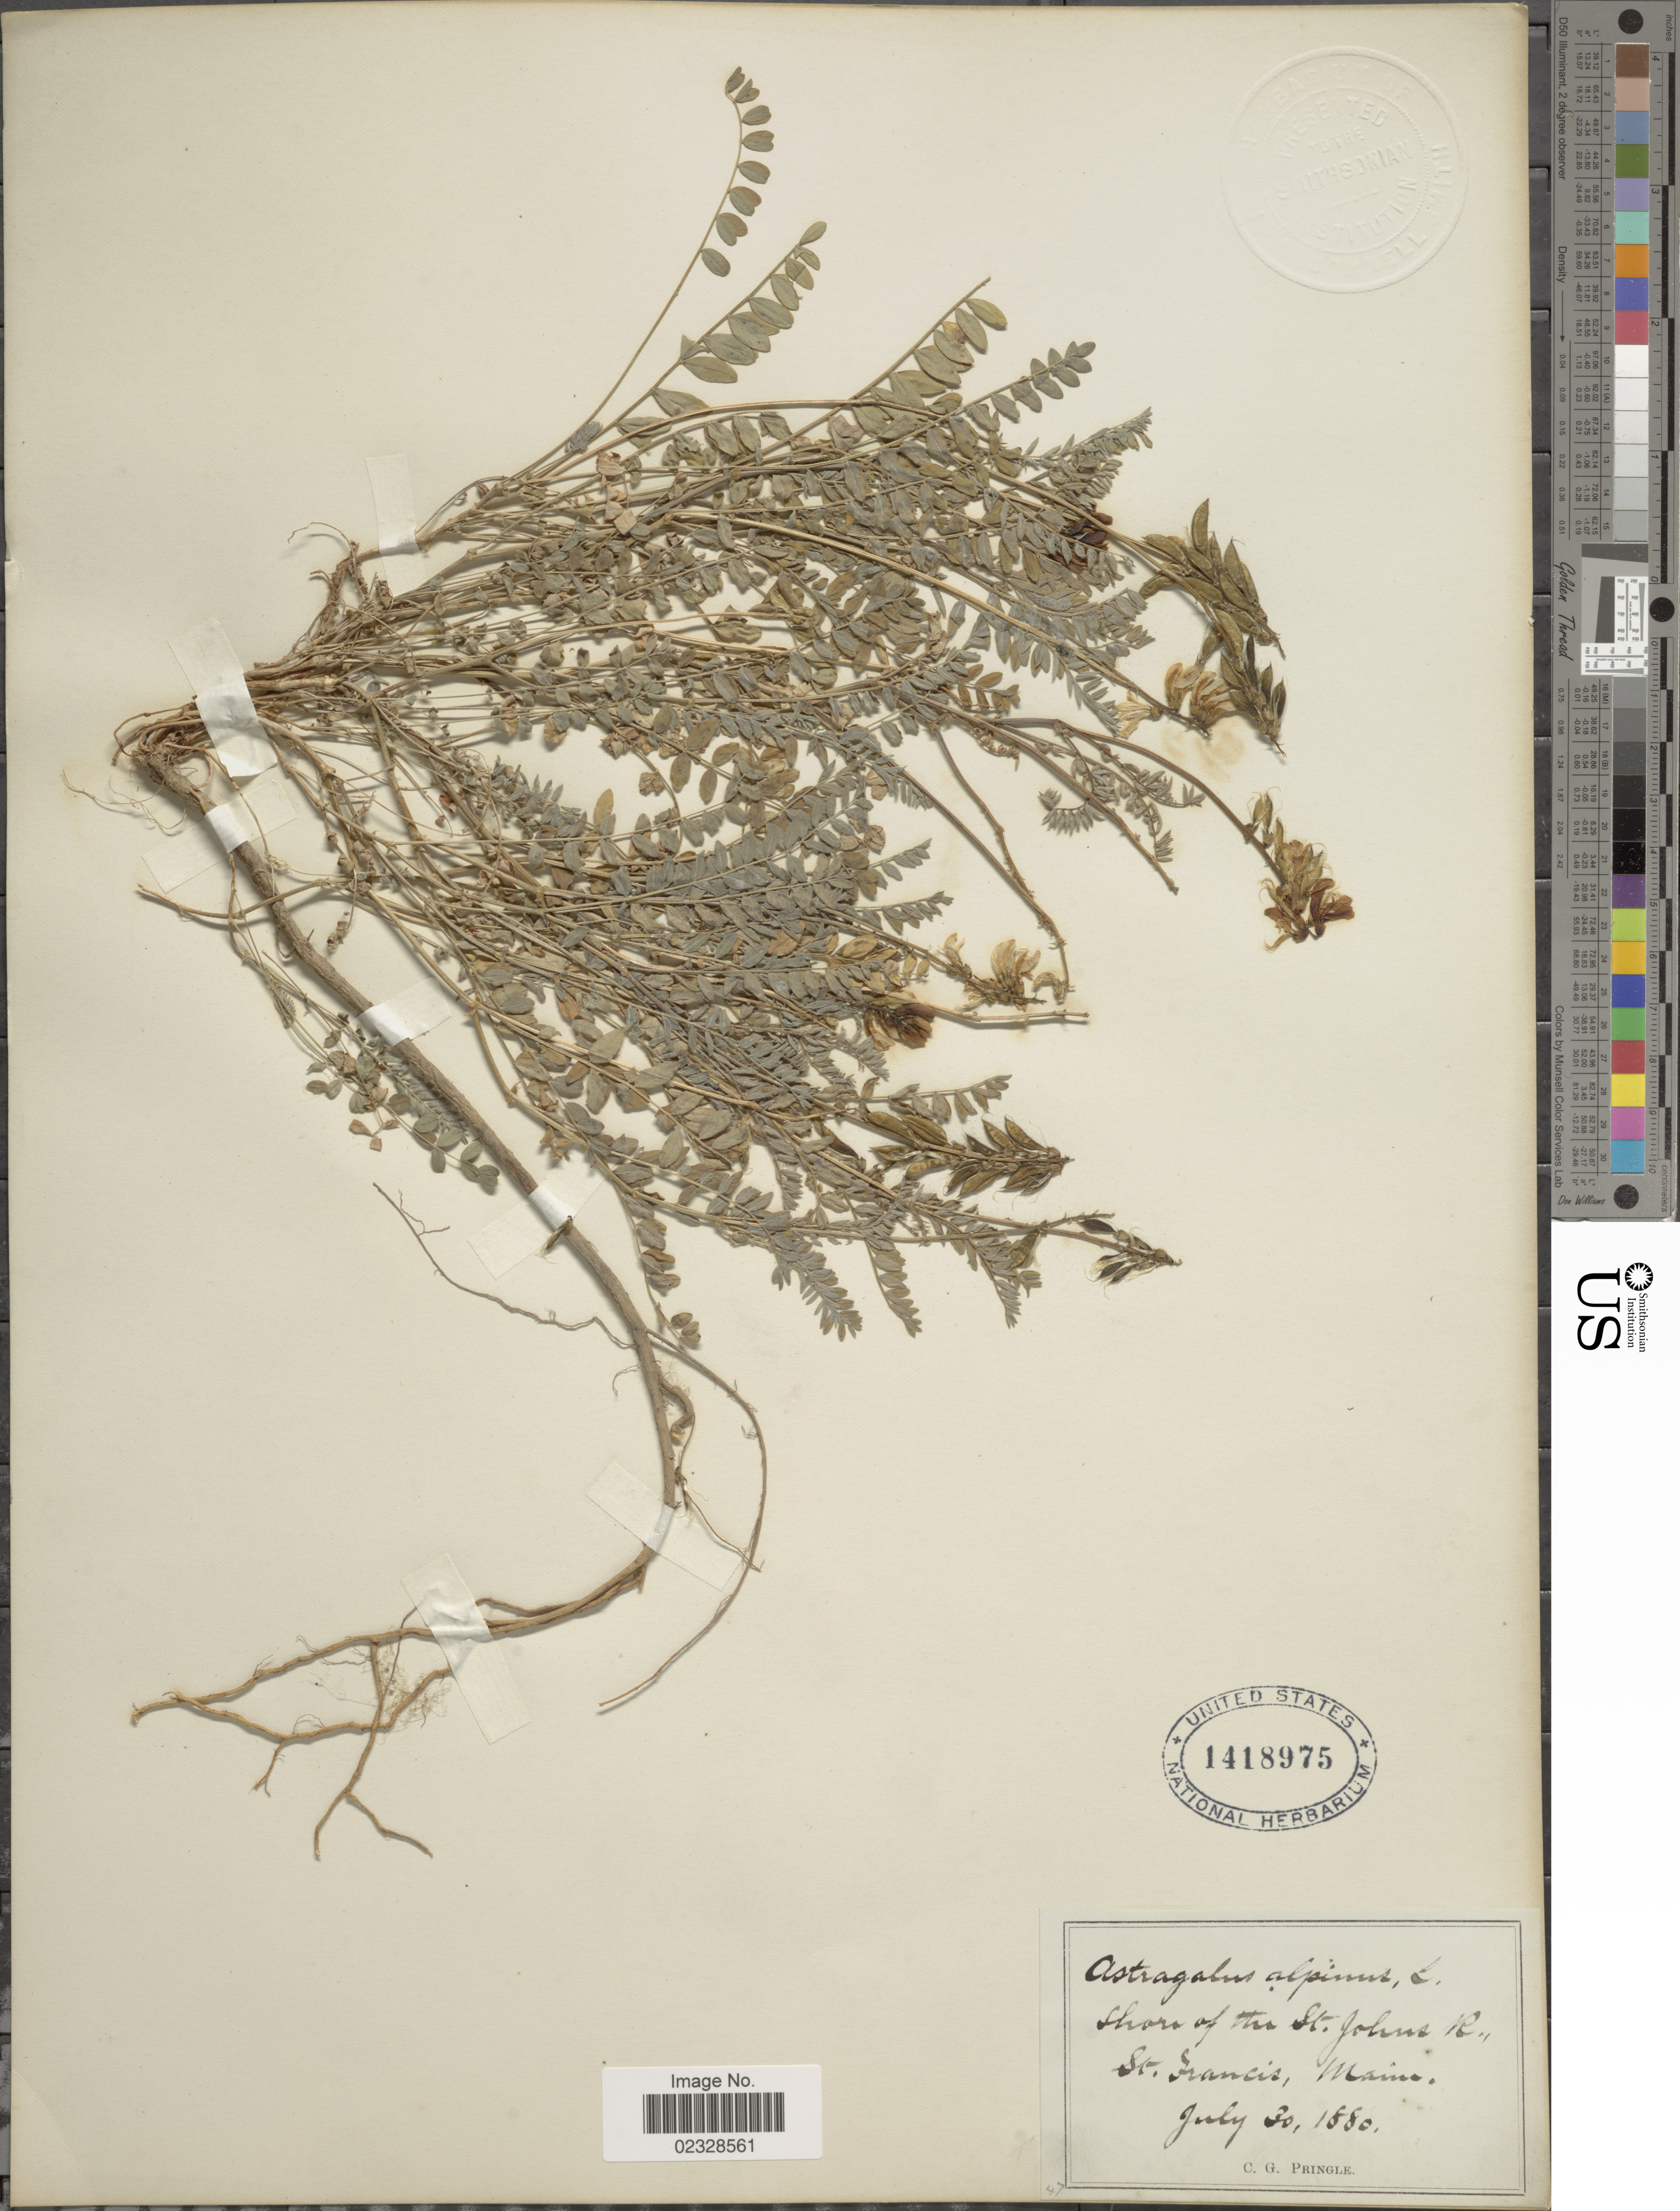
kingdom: Plantae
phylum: Tracheophyta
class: Magnoliopsida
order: Fabales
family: Fabaceae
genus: Astragalus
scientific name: Astragalus alpinus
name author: L.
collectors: C. G. Pringle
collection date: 1880-07-30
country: United States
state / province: Maine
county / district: Aroostook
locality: Shore of the St.Johns River, St. Francis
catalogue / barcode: US 1418975